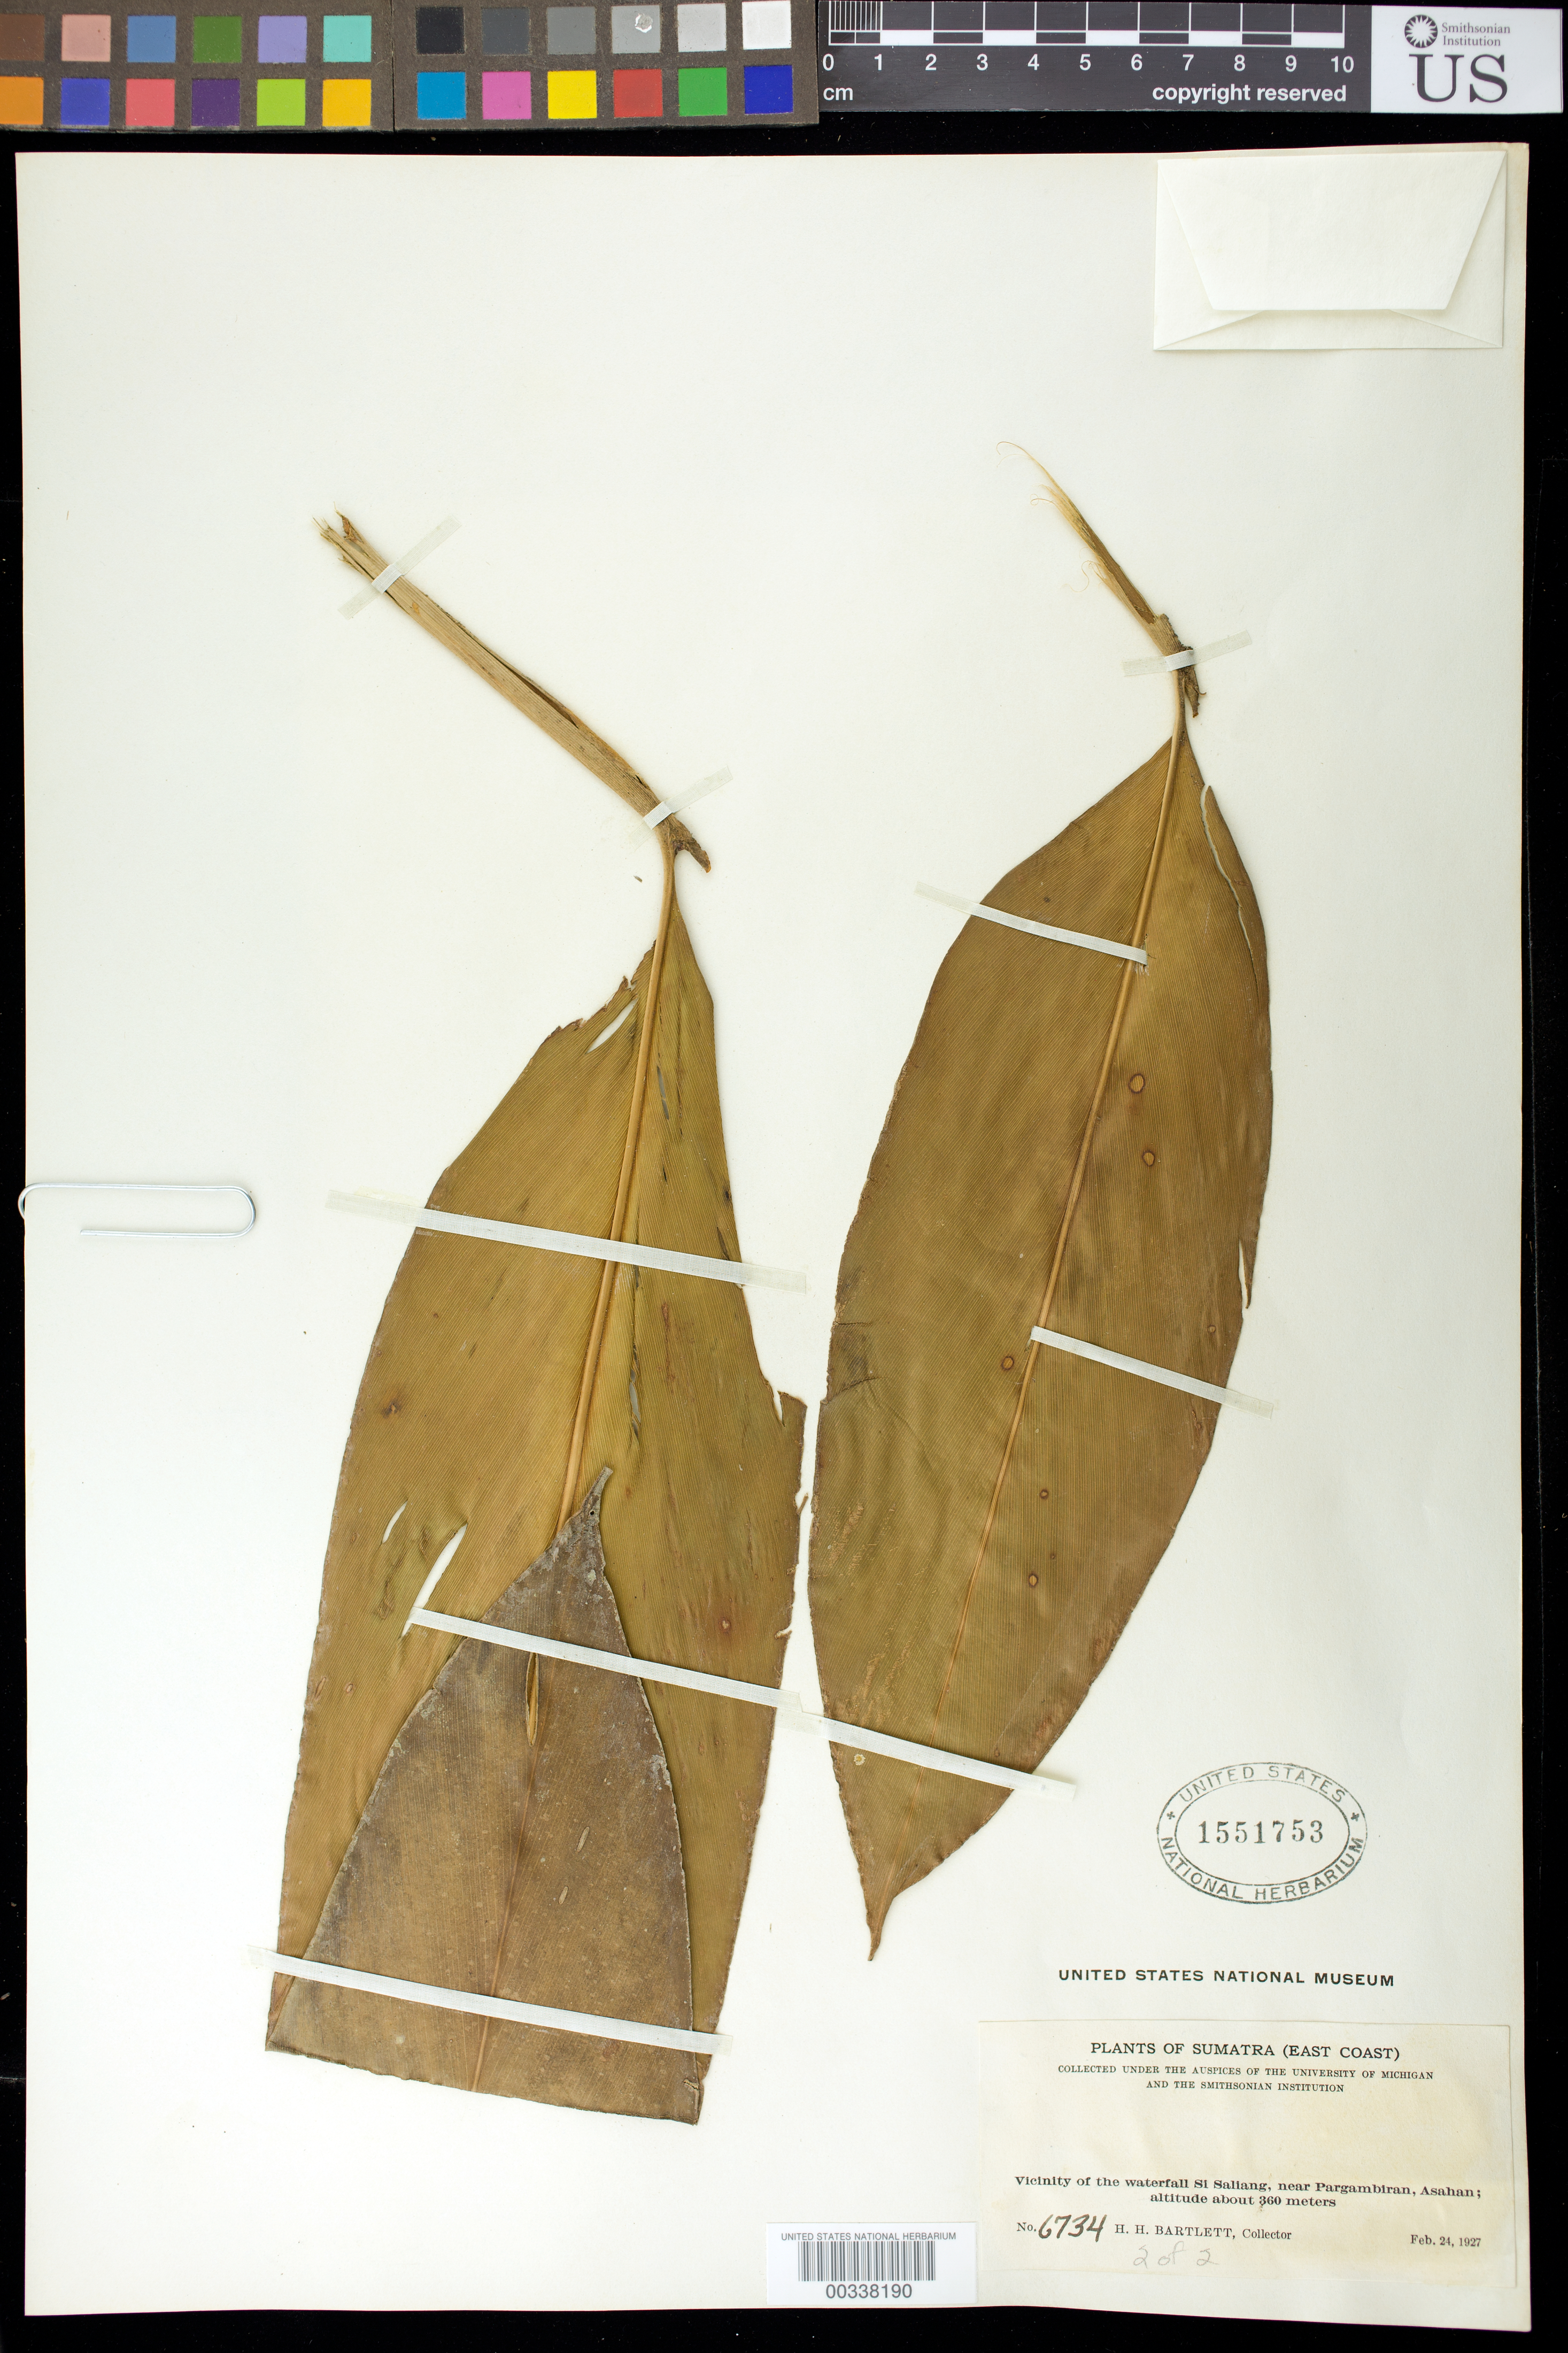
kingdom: Plantae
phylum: Tracheophyta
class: Liliopsida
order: Zingiberales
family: Zingiberaceae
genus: Geostachys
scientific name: Geostachys sp.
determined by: Newman, M. F.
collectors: H. H. Bartlett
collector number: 6734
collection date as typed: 24 Feb 1927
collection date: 1927-02-24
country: Indonesia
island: Sumatra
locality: (east coast), vicinity of waterfall si saliang, near pargambiran, asahan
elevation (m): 360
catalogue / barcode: US 1551753